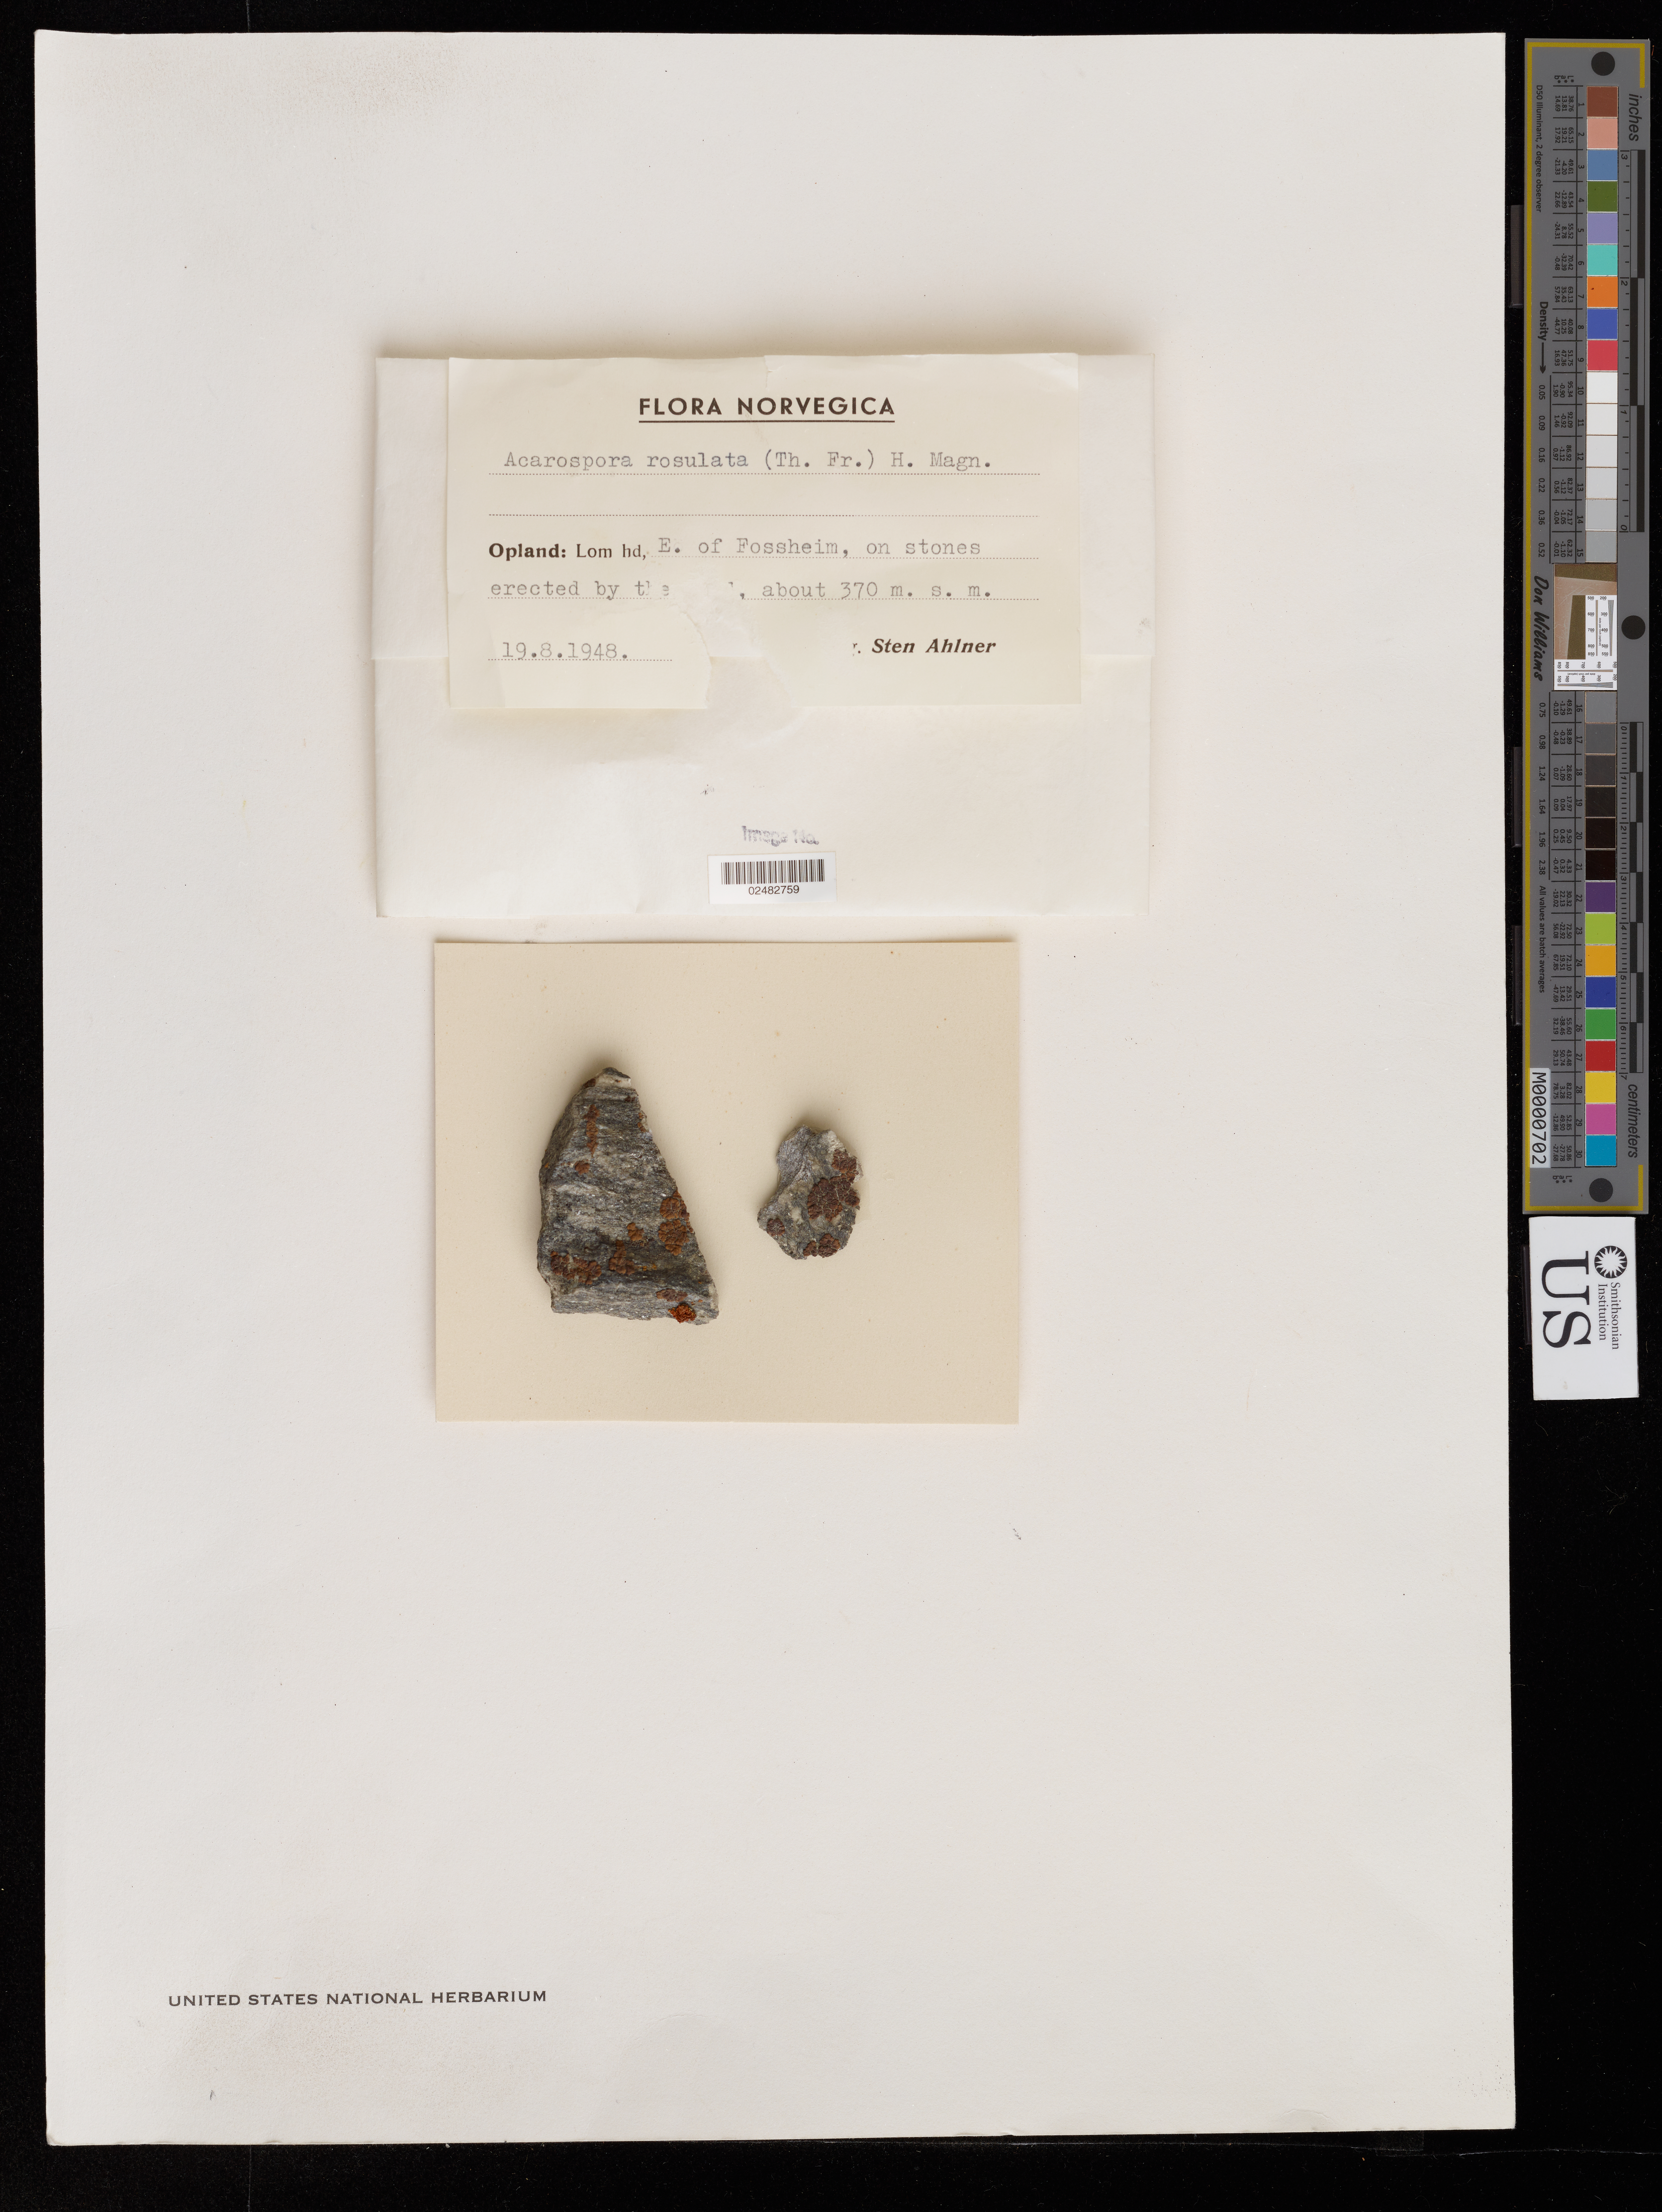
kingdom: Fungi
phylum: Ascomycota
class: Lecanoromycetes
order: Acarosporales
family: Acarosporaceae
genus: Acarospora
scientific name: Acarospora rosulata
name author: (Th. Fr.) H. Magn.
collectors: S. Ahlner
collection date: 1948-08-19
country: Norway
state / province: Oppland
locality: Lom hd, E. of Fossheim, on stones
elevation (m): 370